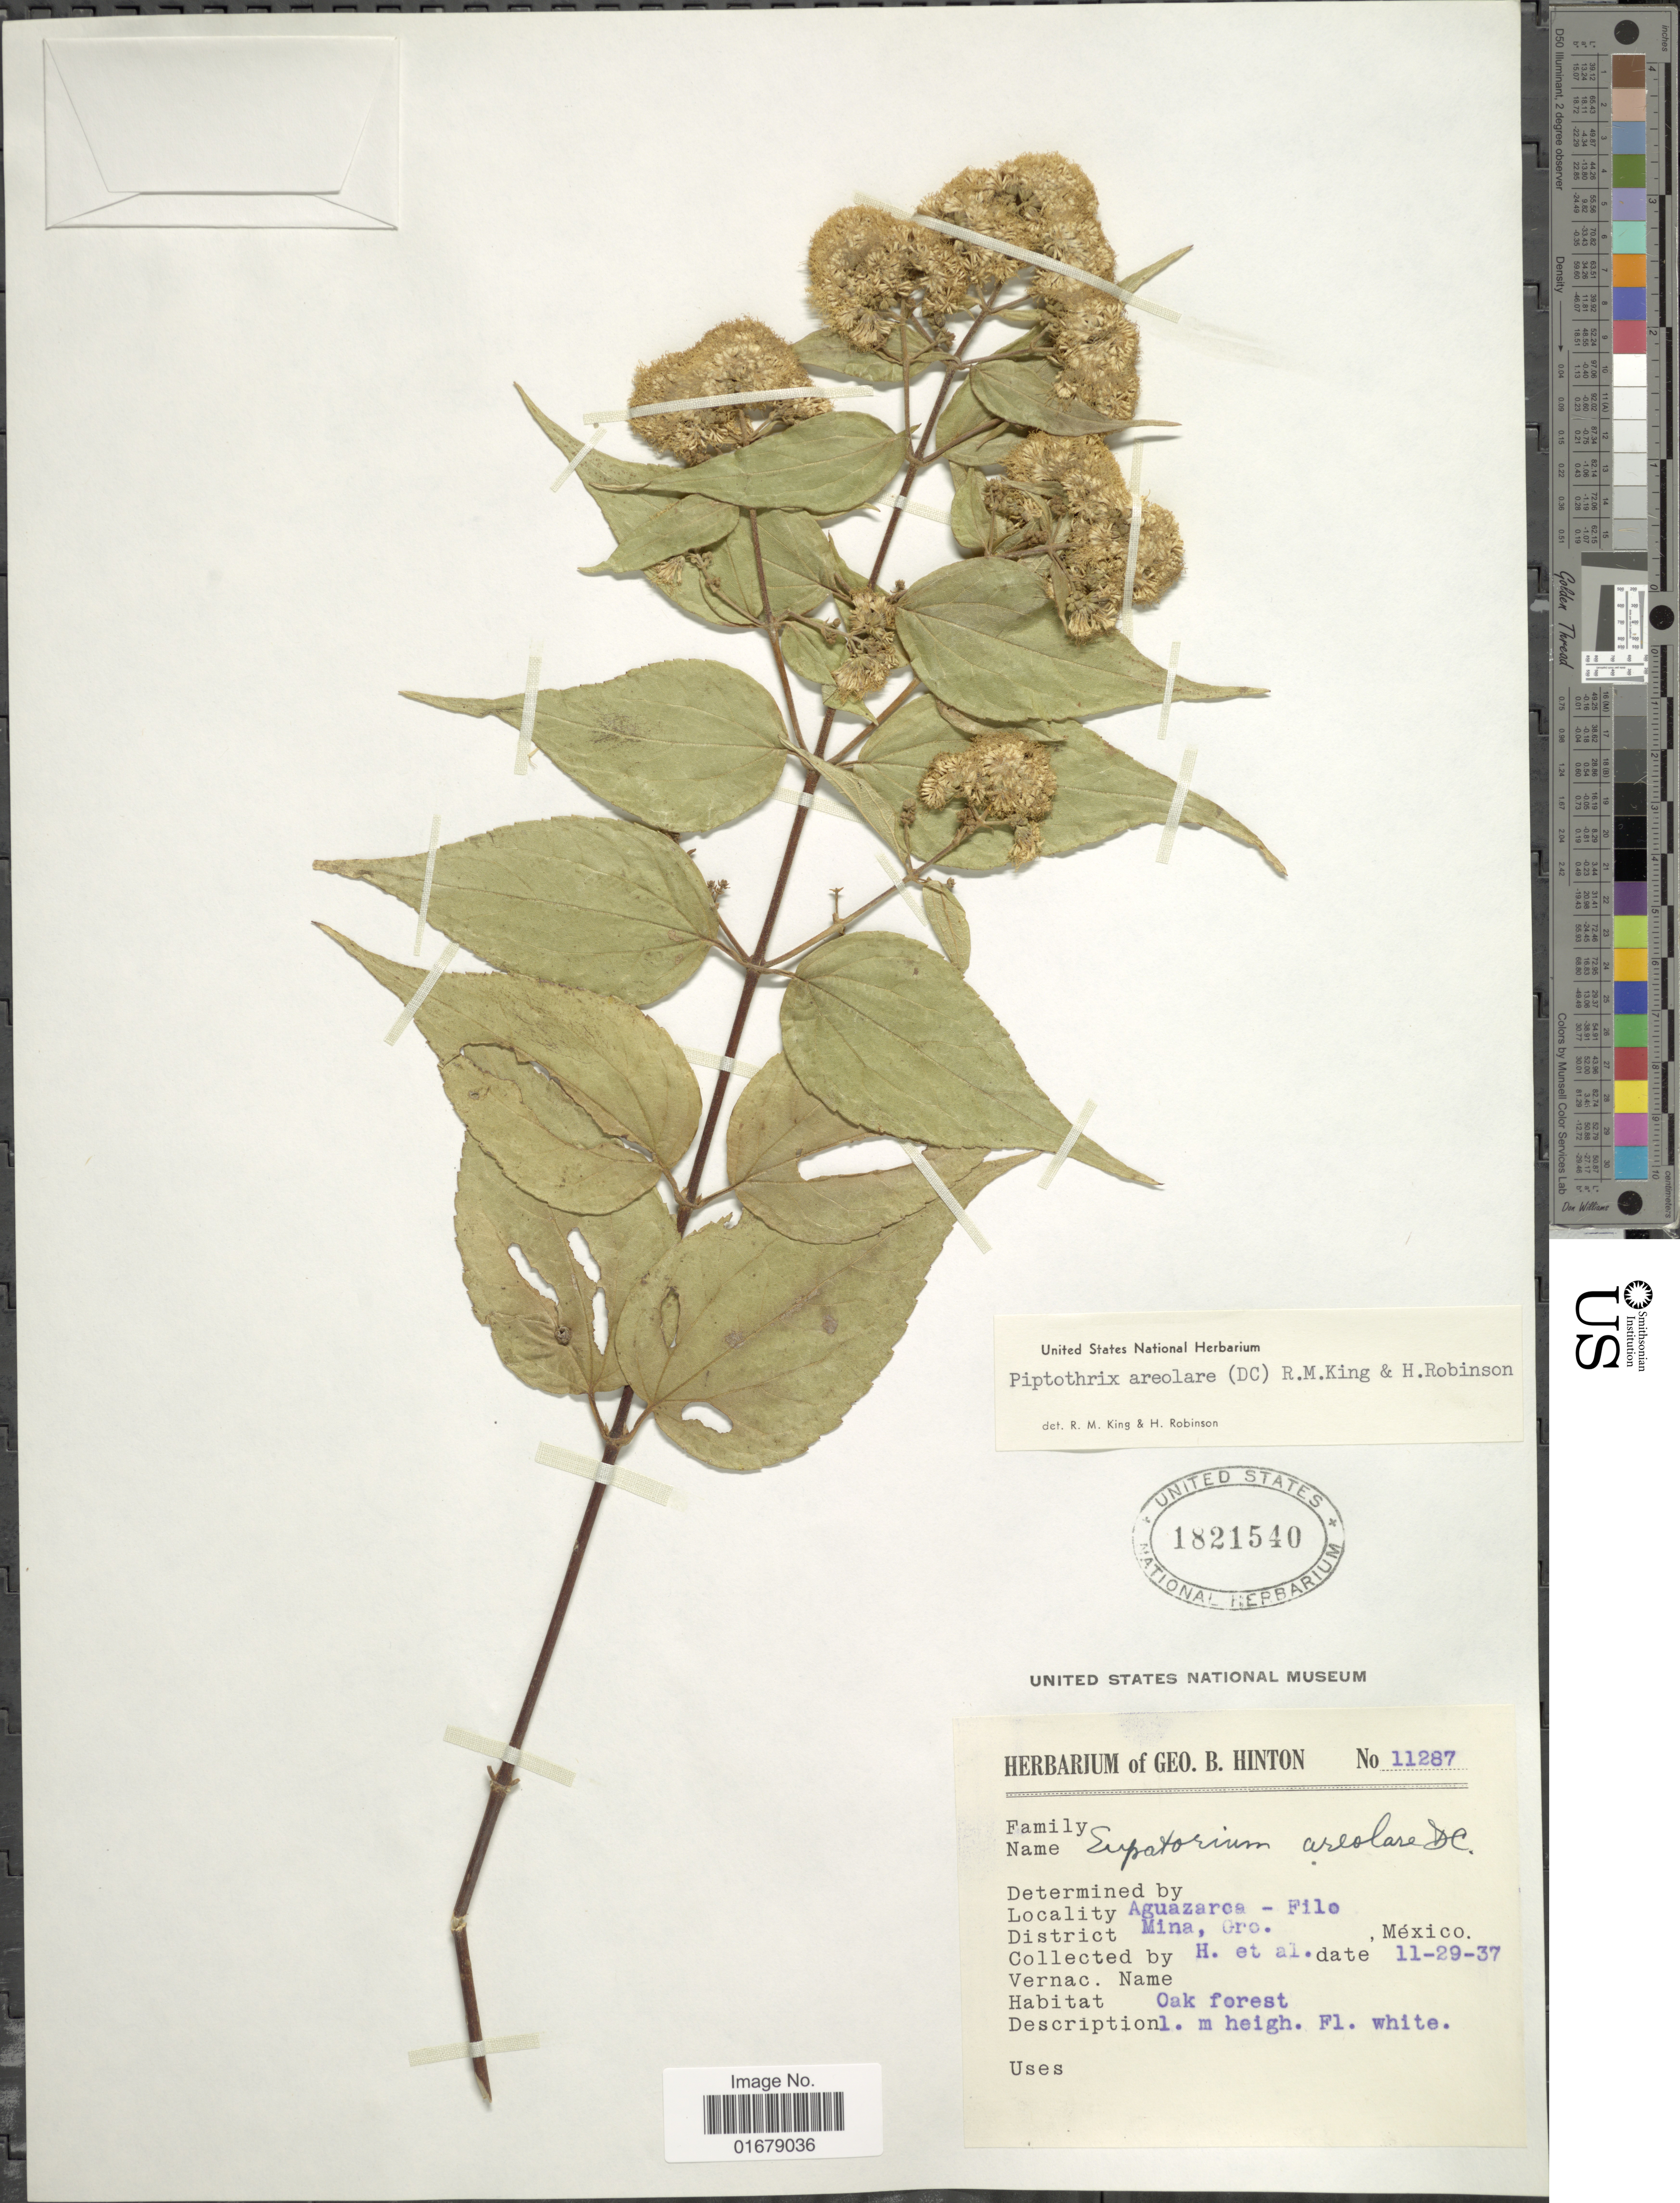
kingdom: Plantae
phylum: Tracheophyta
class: Magnoliopsida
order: Asterales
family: Asteraceae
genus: Piptothrix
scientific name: Piptothrix areolaris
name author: (DC.) R.M. King & H. Rob.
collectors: G. B. Hinton & et al.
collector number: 11287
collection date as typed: Transcribed d/m/y: 29/11/37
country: Mexico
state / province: Guerrero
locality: Aguazarca -Filo. District Mina, Gro. Mexico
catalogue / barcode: US 1821540